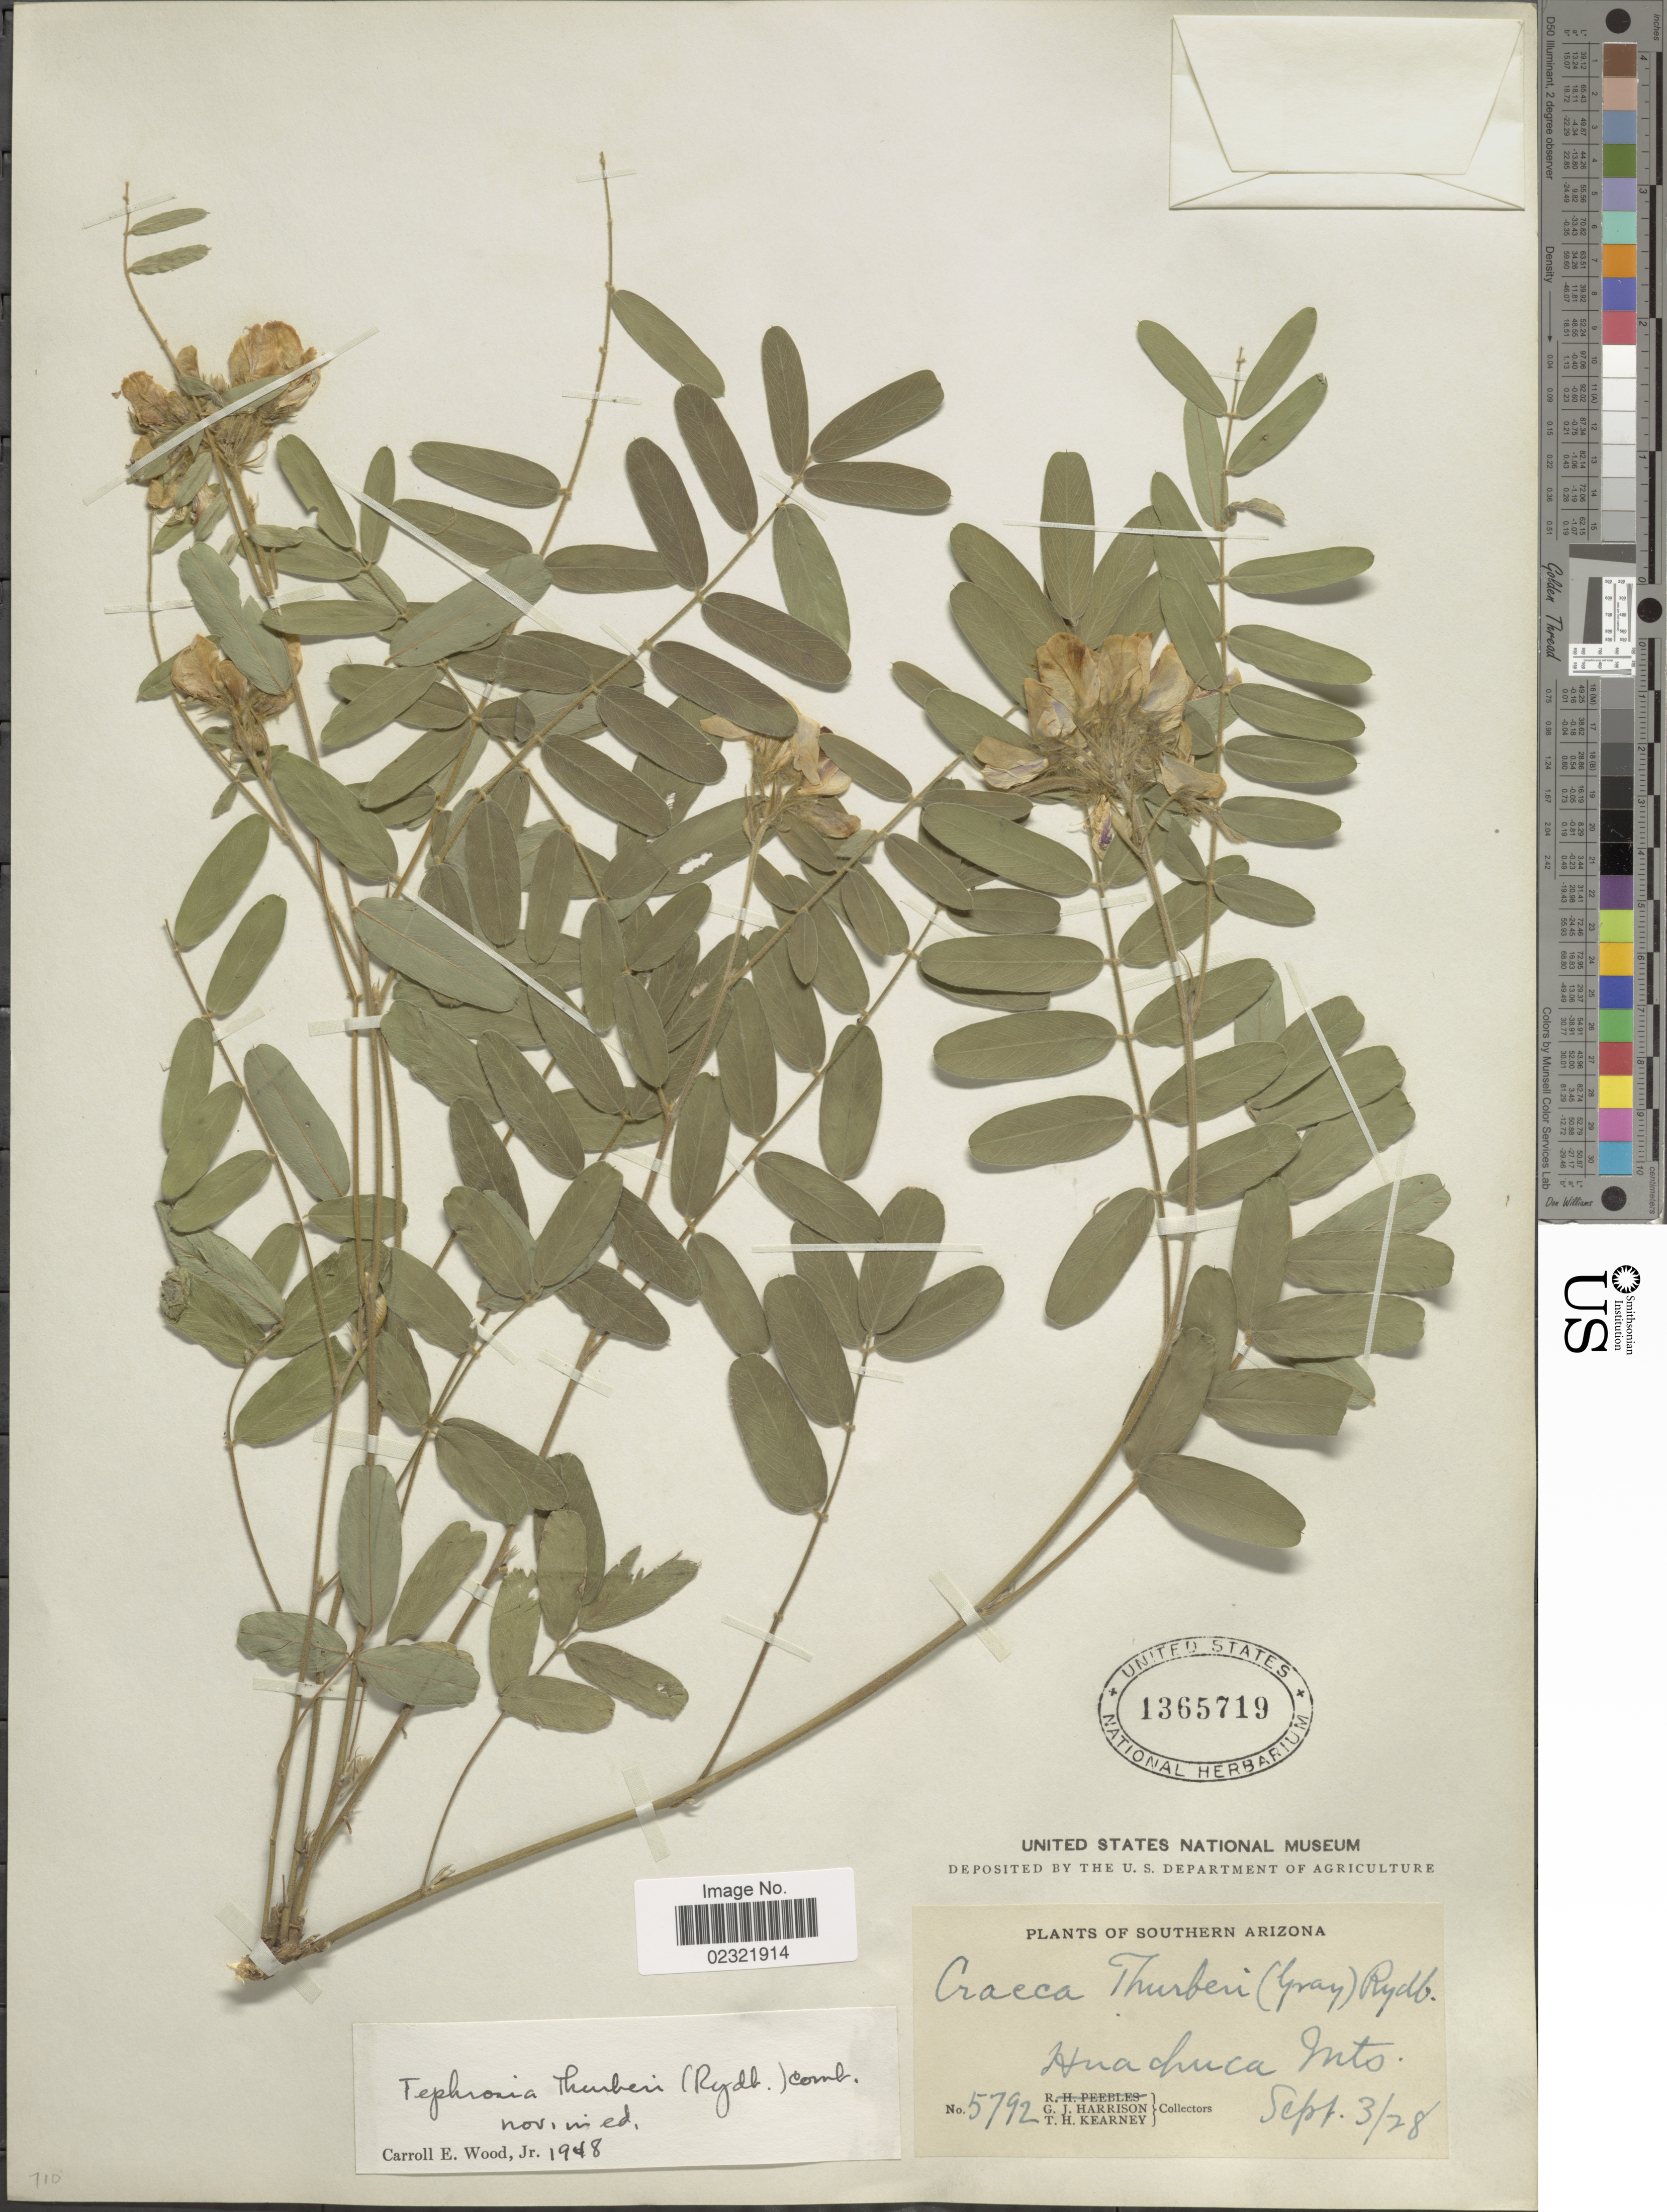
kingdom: Plantae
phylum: Tracheophyta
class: Magnoliopsida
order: Fabales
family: Fabaceae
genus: Tephrosia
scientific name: Tephrosia thurberi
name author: (Rydb.) C.E. Wood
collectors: G. J. Harrison & T. H. Kearney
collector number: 5792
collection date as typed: Transcribed d/m/y: 3/9/28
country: United States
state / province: Arizona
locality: Southern Arizona, Huachuca Mts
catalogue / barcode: US 1365719